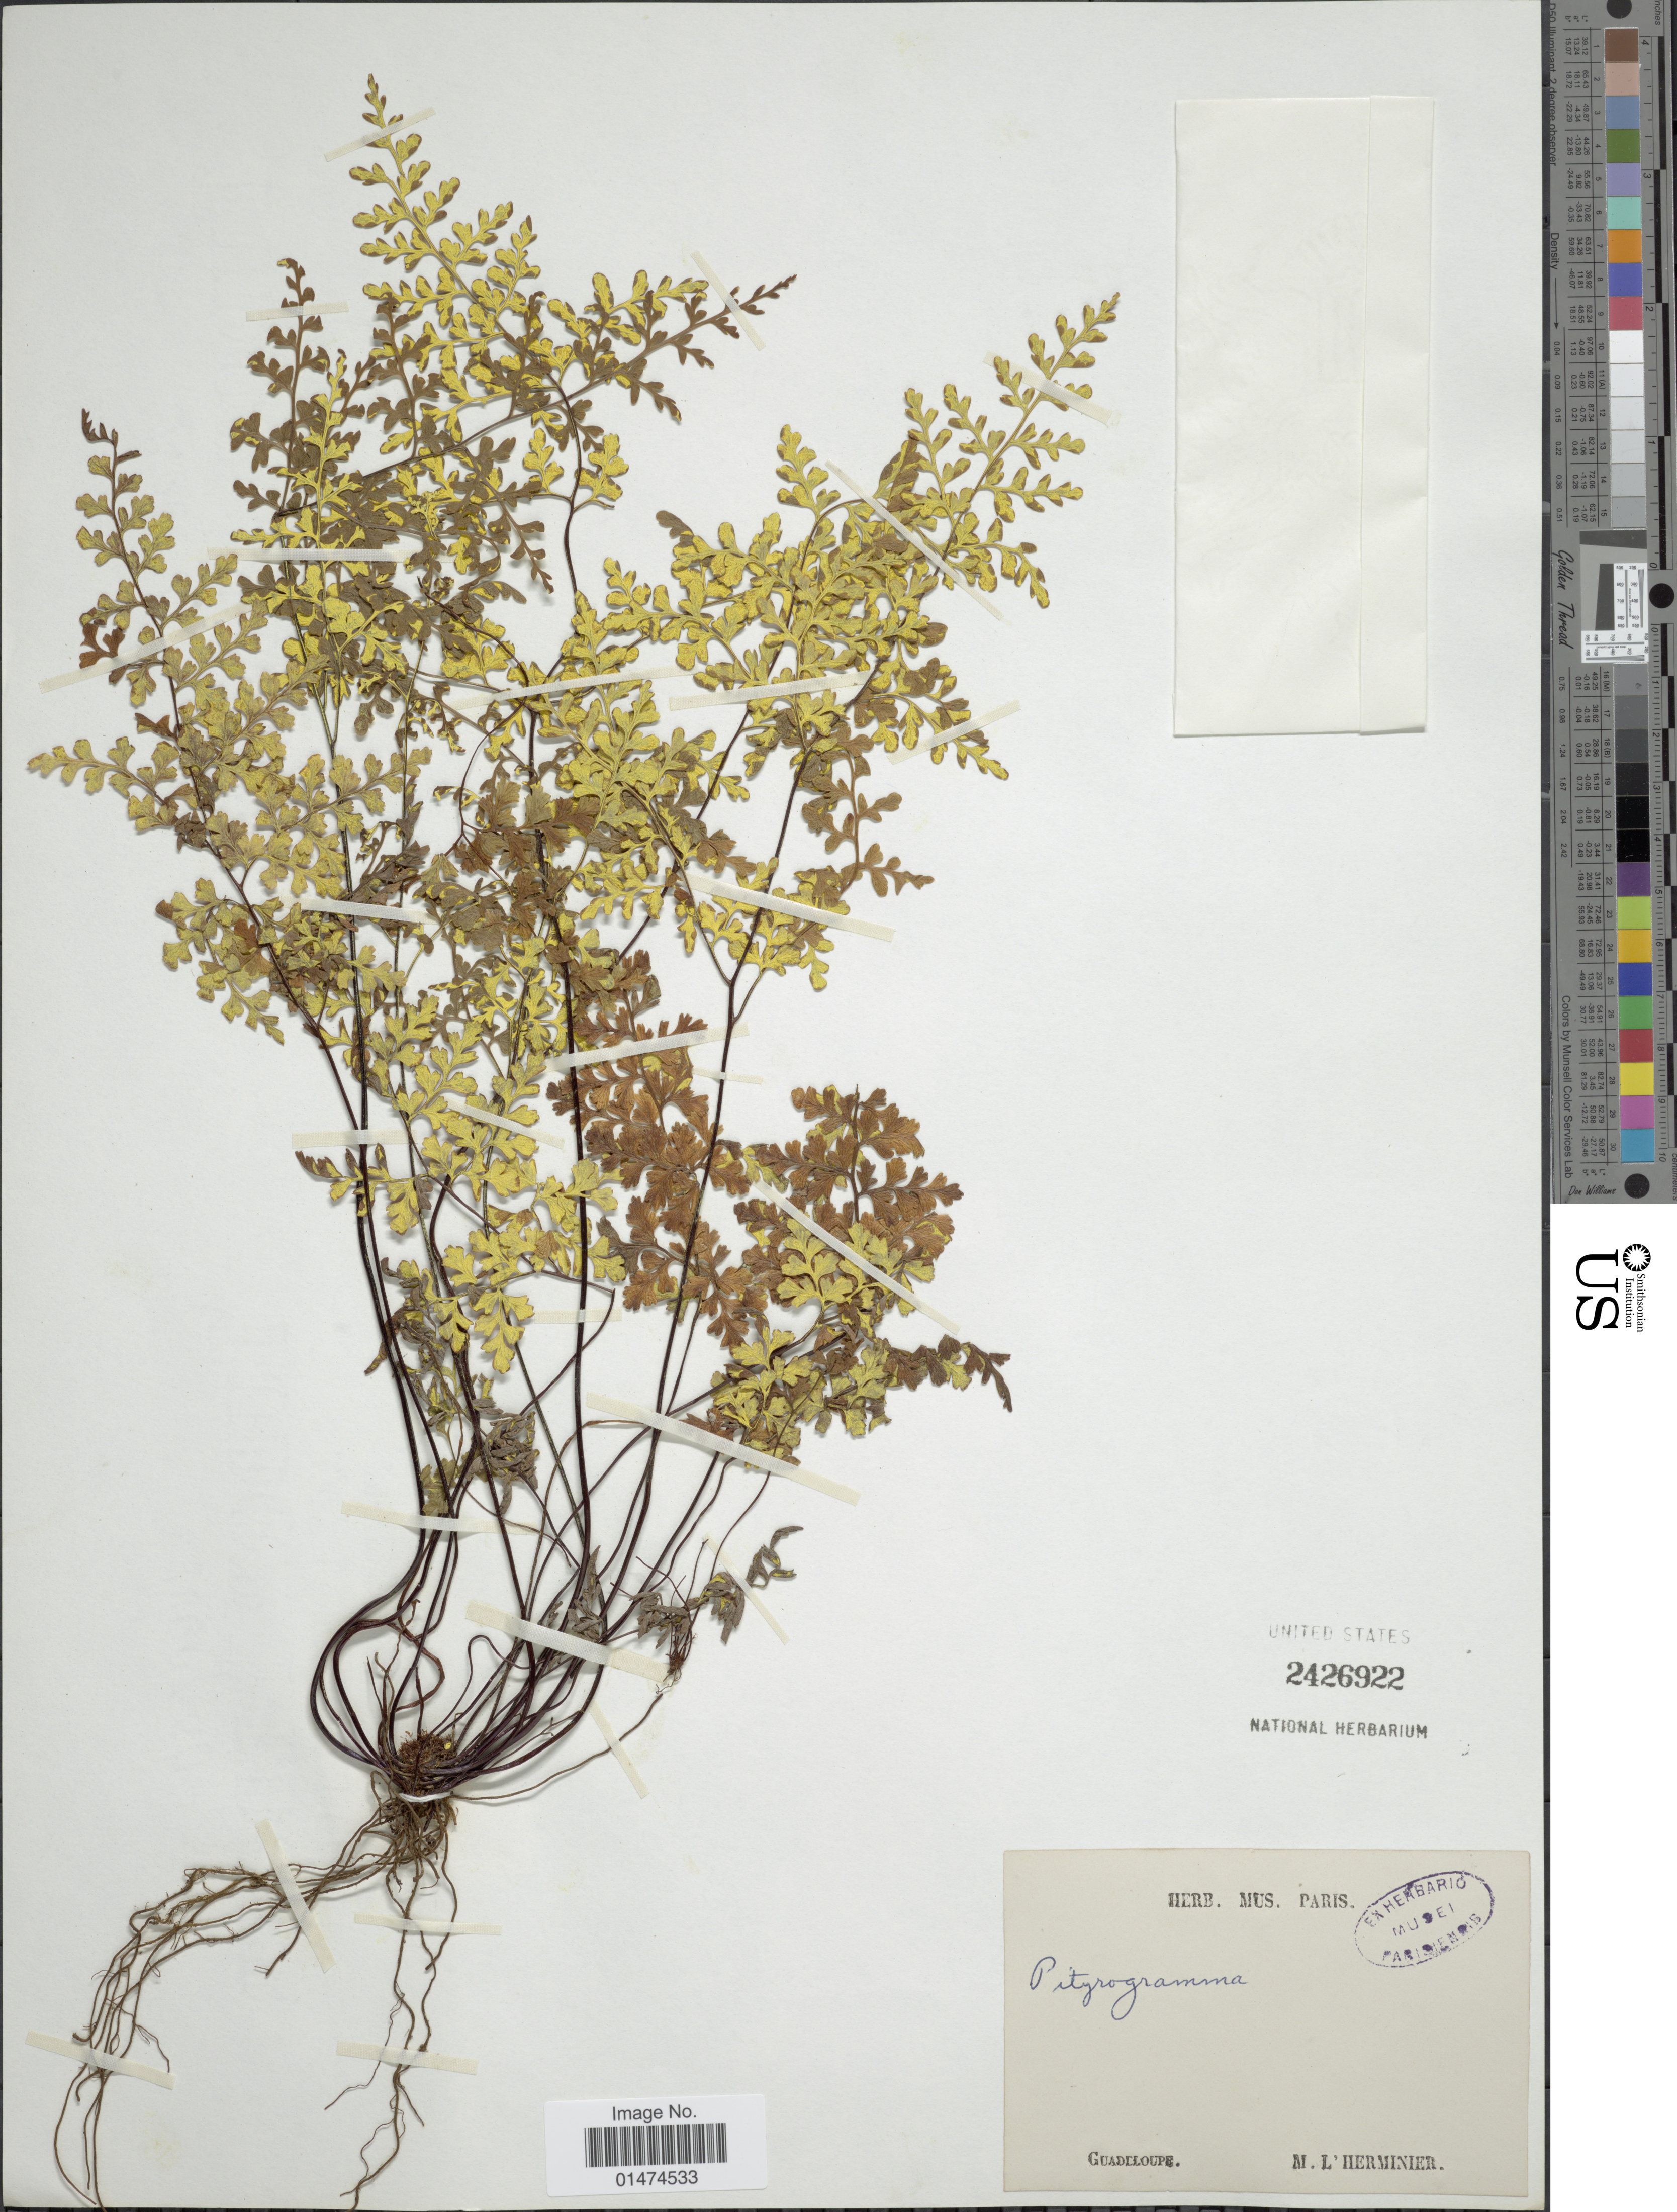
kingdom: Plantae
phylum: Tracheophyta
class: Polypodiopsida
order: Polypodiales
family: Pteridaceae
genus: Pityrogramma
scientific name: Pityrogramma sp.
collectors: M. L'Herminier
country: Guadeloupe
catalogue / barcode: US 2426922